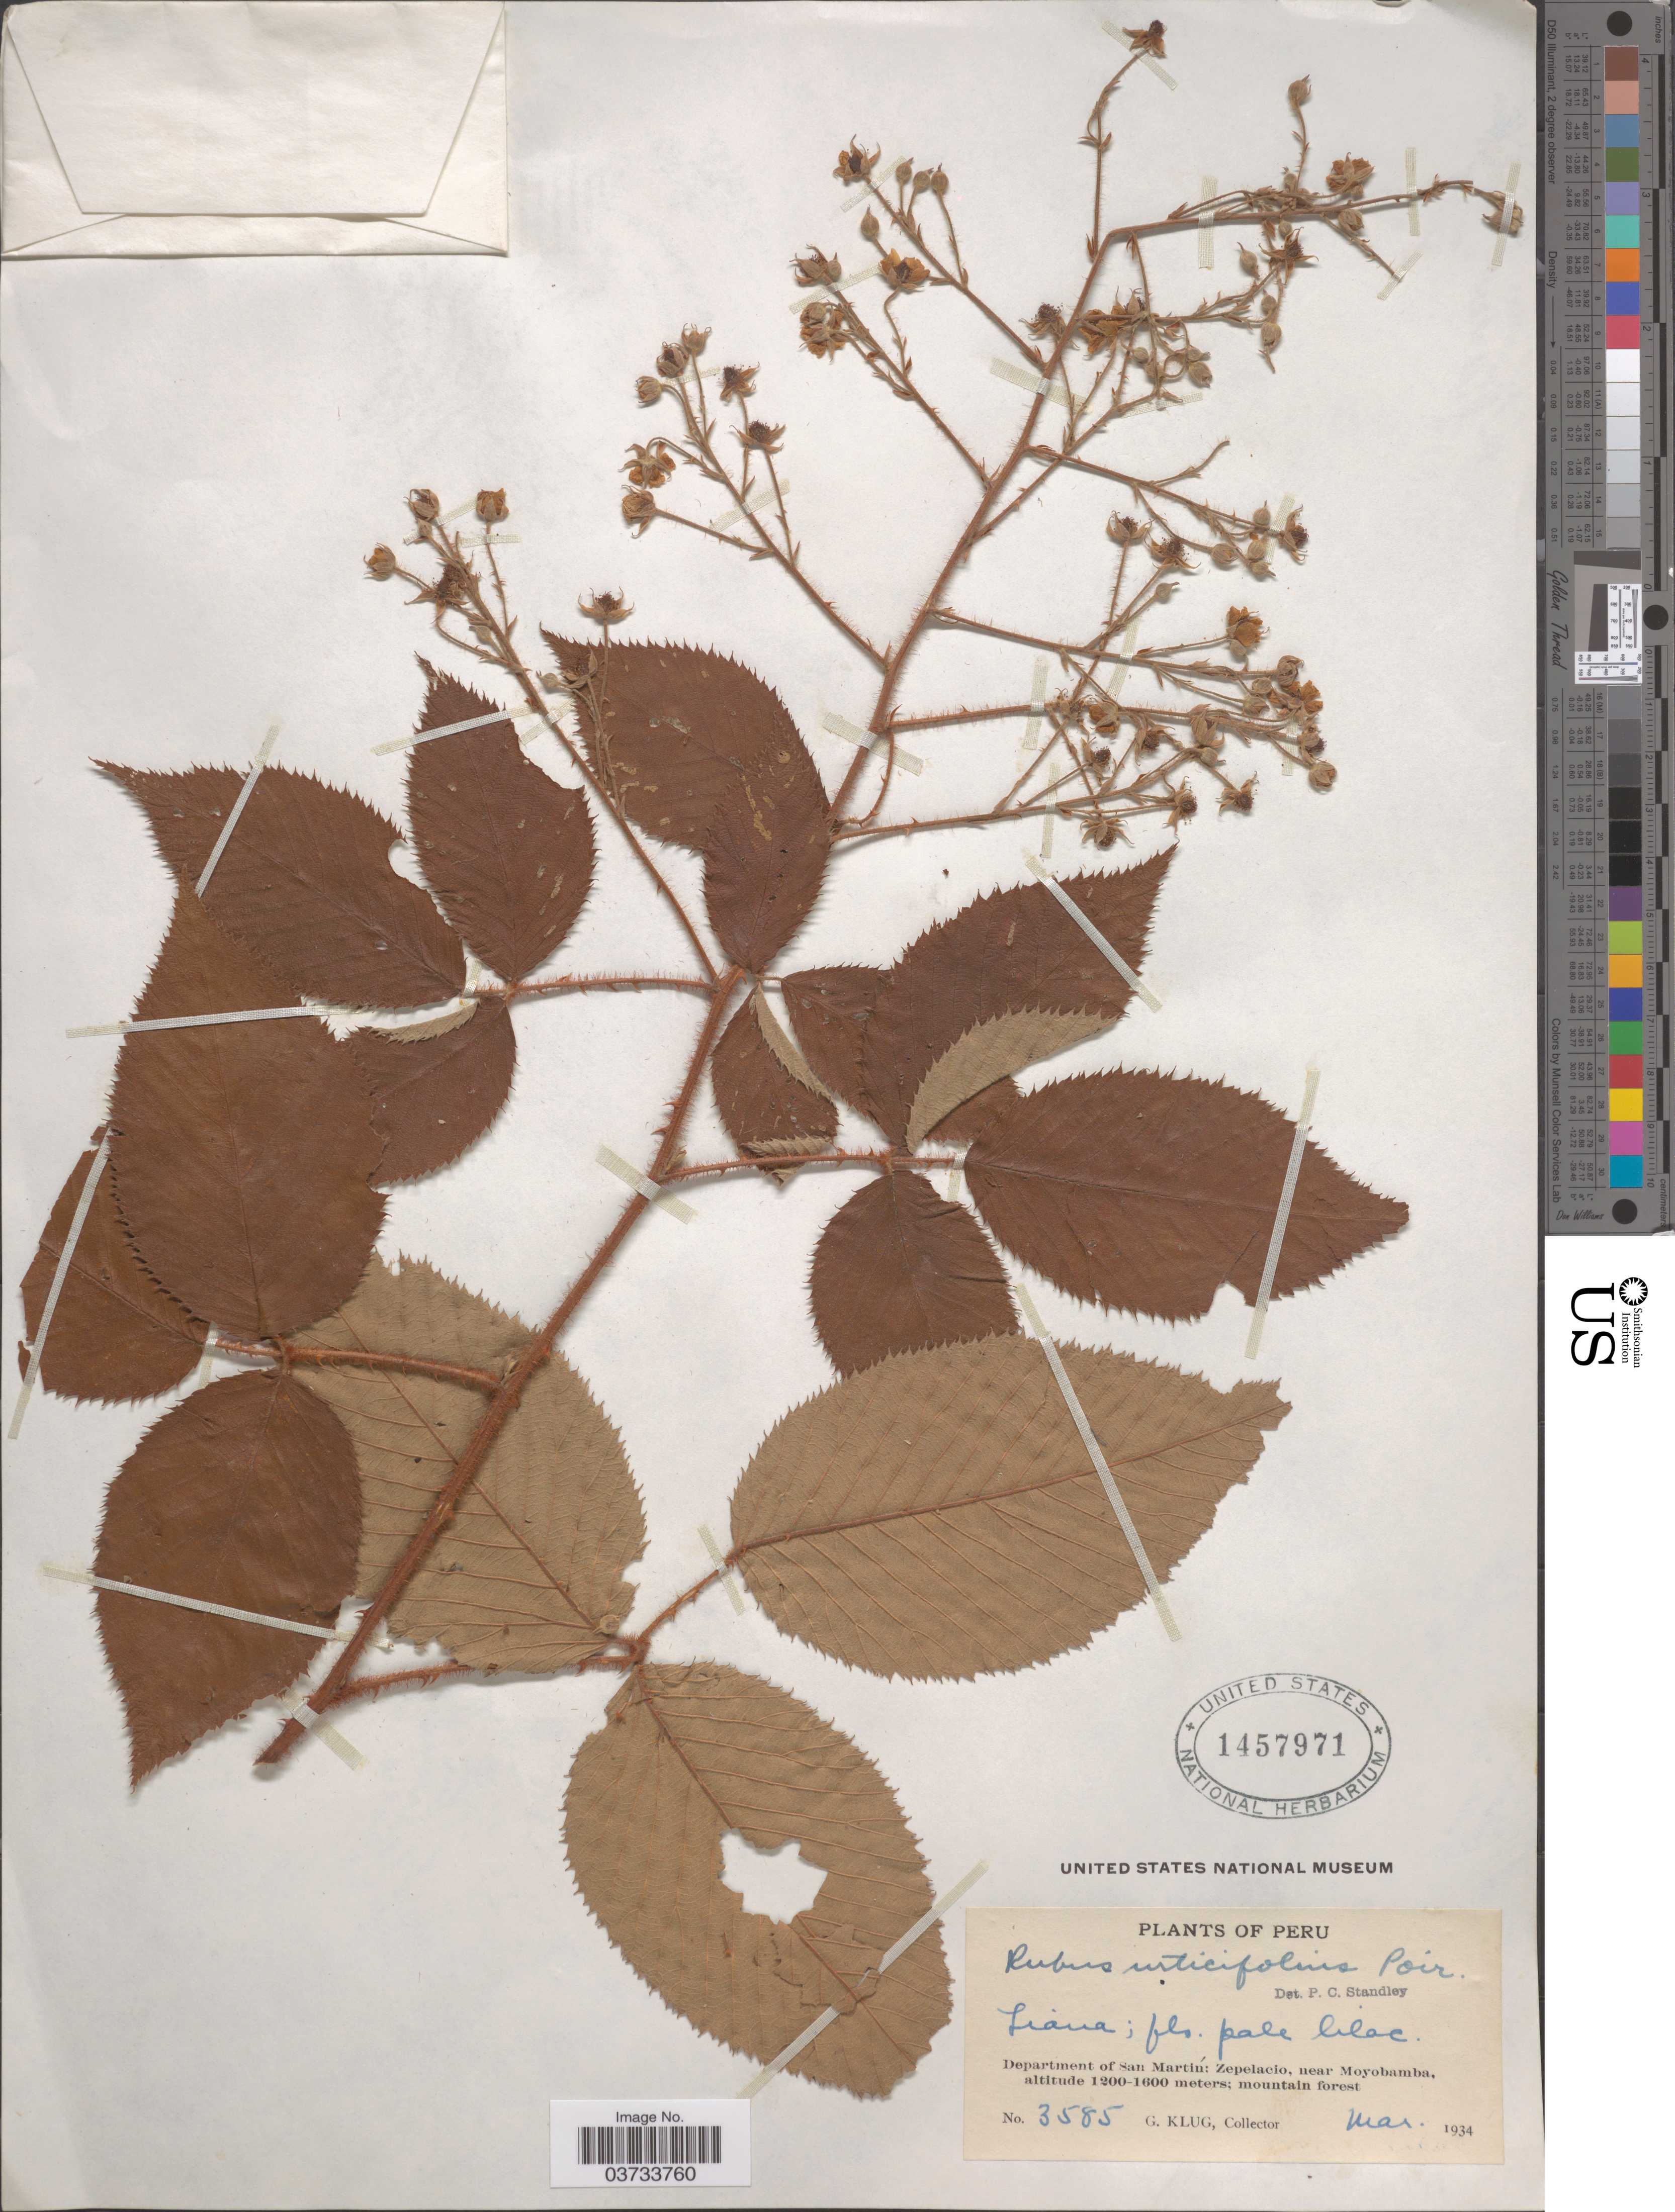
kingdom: Plantae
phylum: Tracheophyta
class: Magnoliopsida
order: Rosales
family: Rosaceae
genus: Rubus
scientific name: Rubus urticifolius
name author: Poir.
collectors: G. Klug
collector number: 3585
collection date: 1934-03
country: Peru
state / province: San Martín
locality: Department of San Martín: Zepelacio, near Moyobamba.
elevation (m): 1200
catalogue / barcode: US 1457971